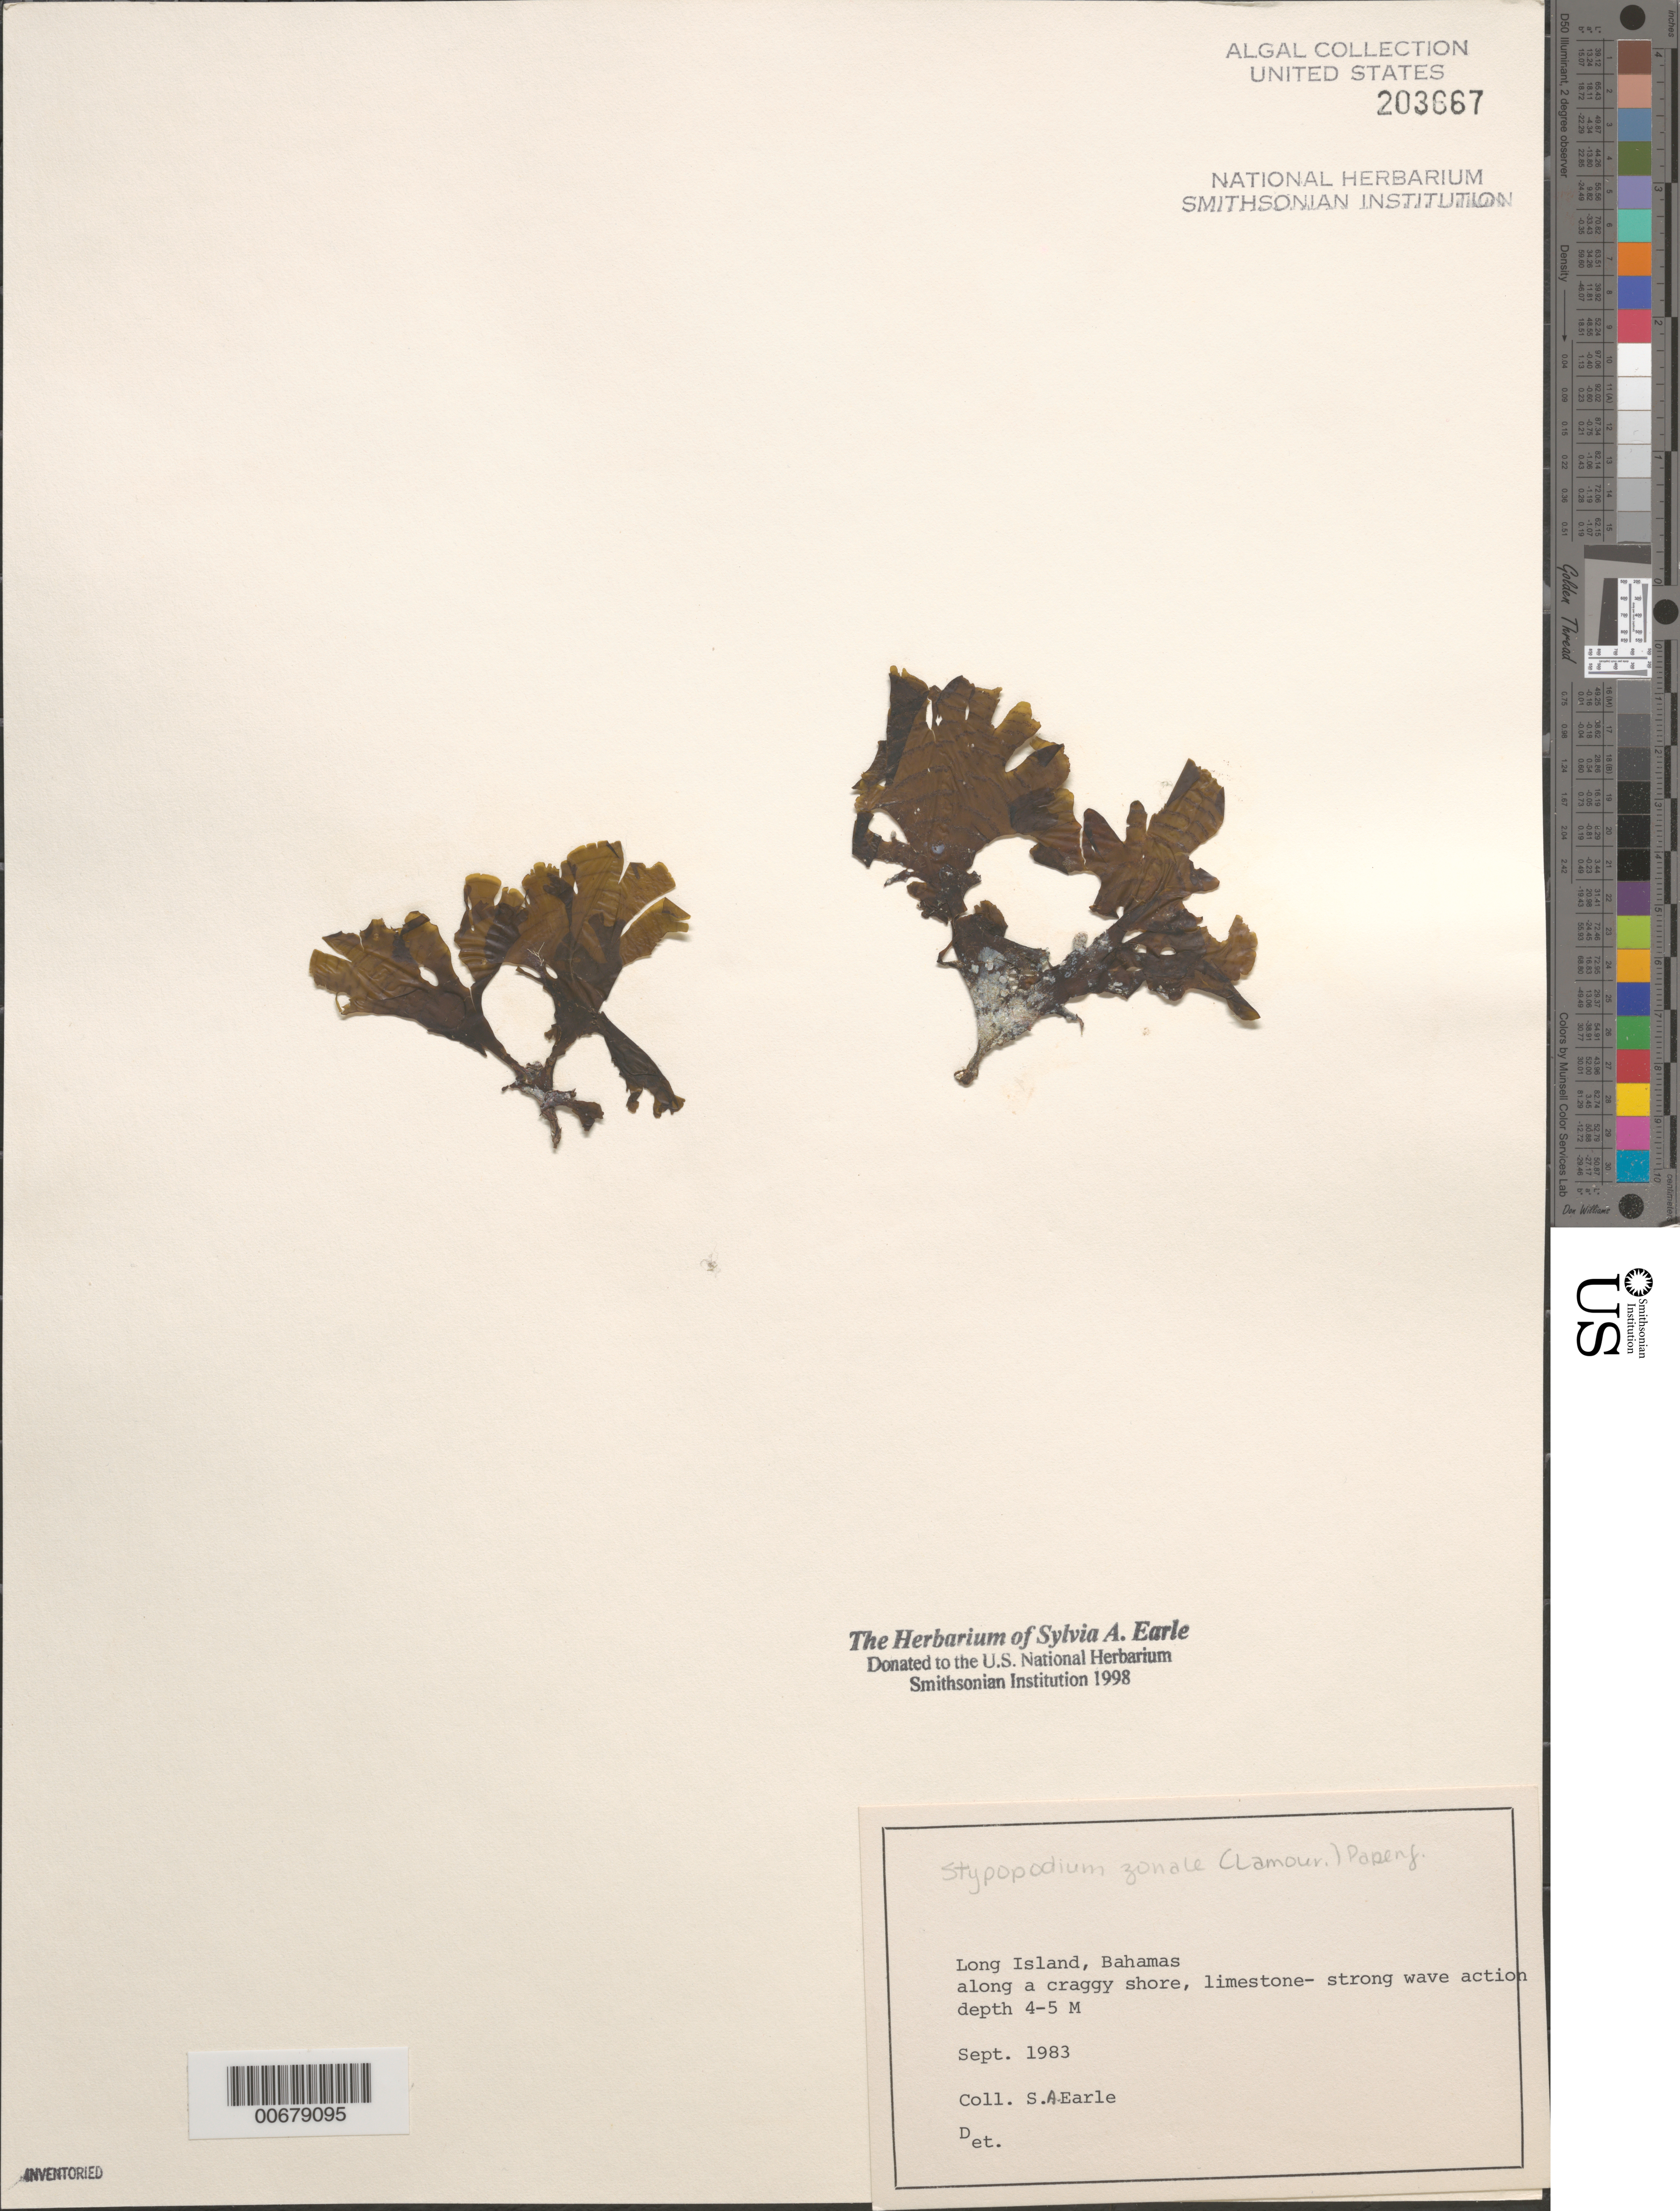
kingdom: Chromista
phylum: Ochrophyta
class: Phaeophyceae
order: Dictyotales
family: Dictyotaceae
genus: Stypopodium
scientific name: Stypopodium zonale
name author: (J.V.Lamouroux) Papenf.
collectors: S. A. Earle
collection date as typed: Sep 1983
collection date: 1983-09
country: Bahamas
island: Long Island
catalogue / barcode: US 203667